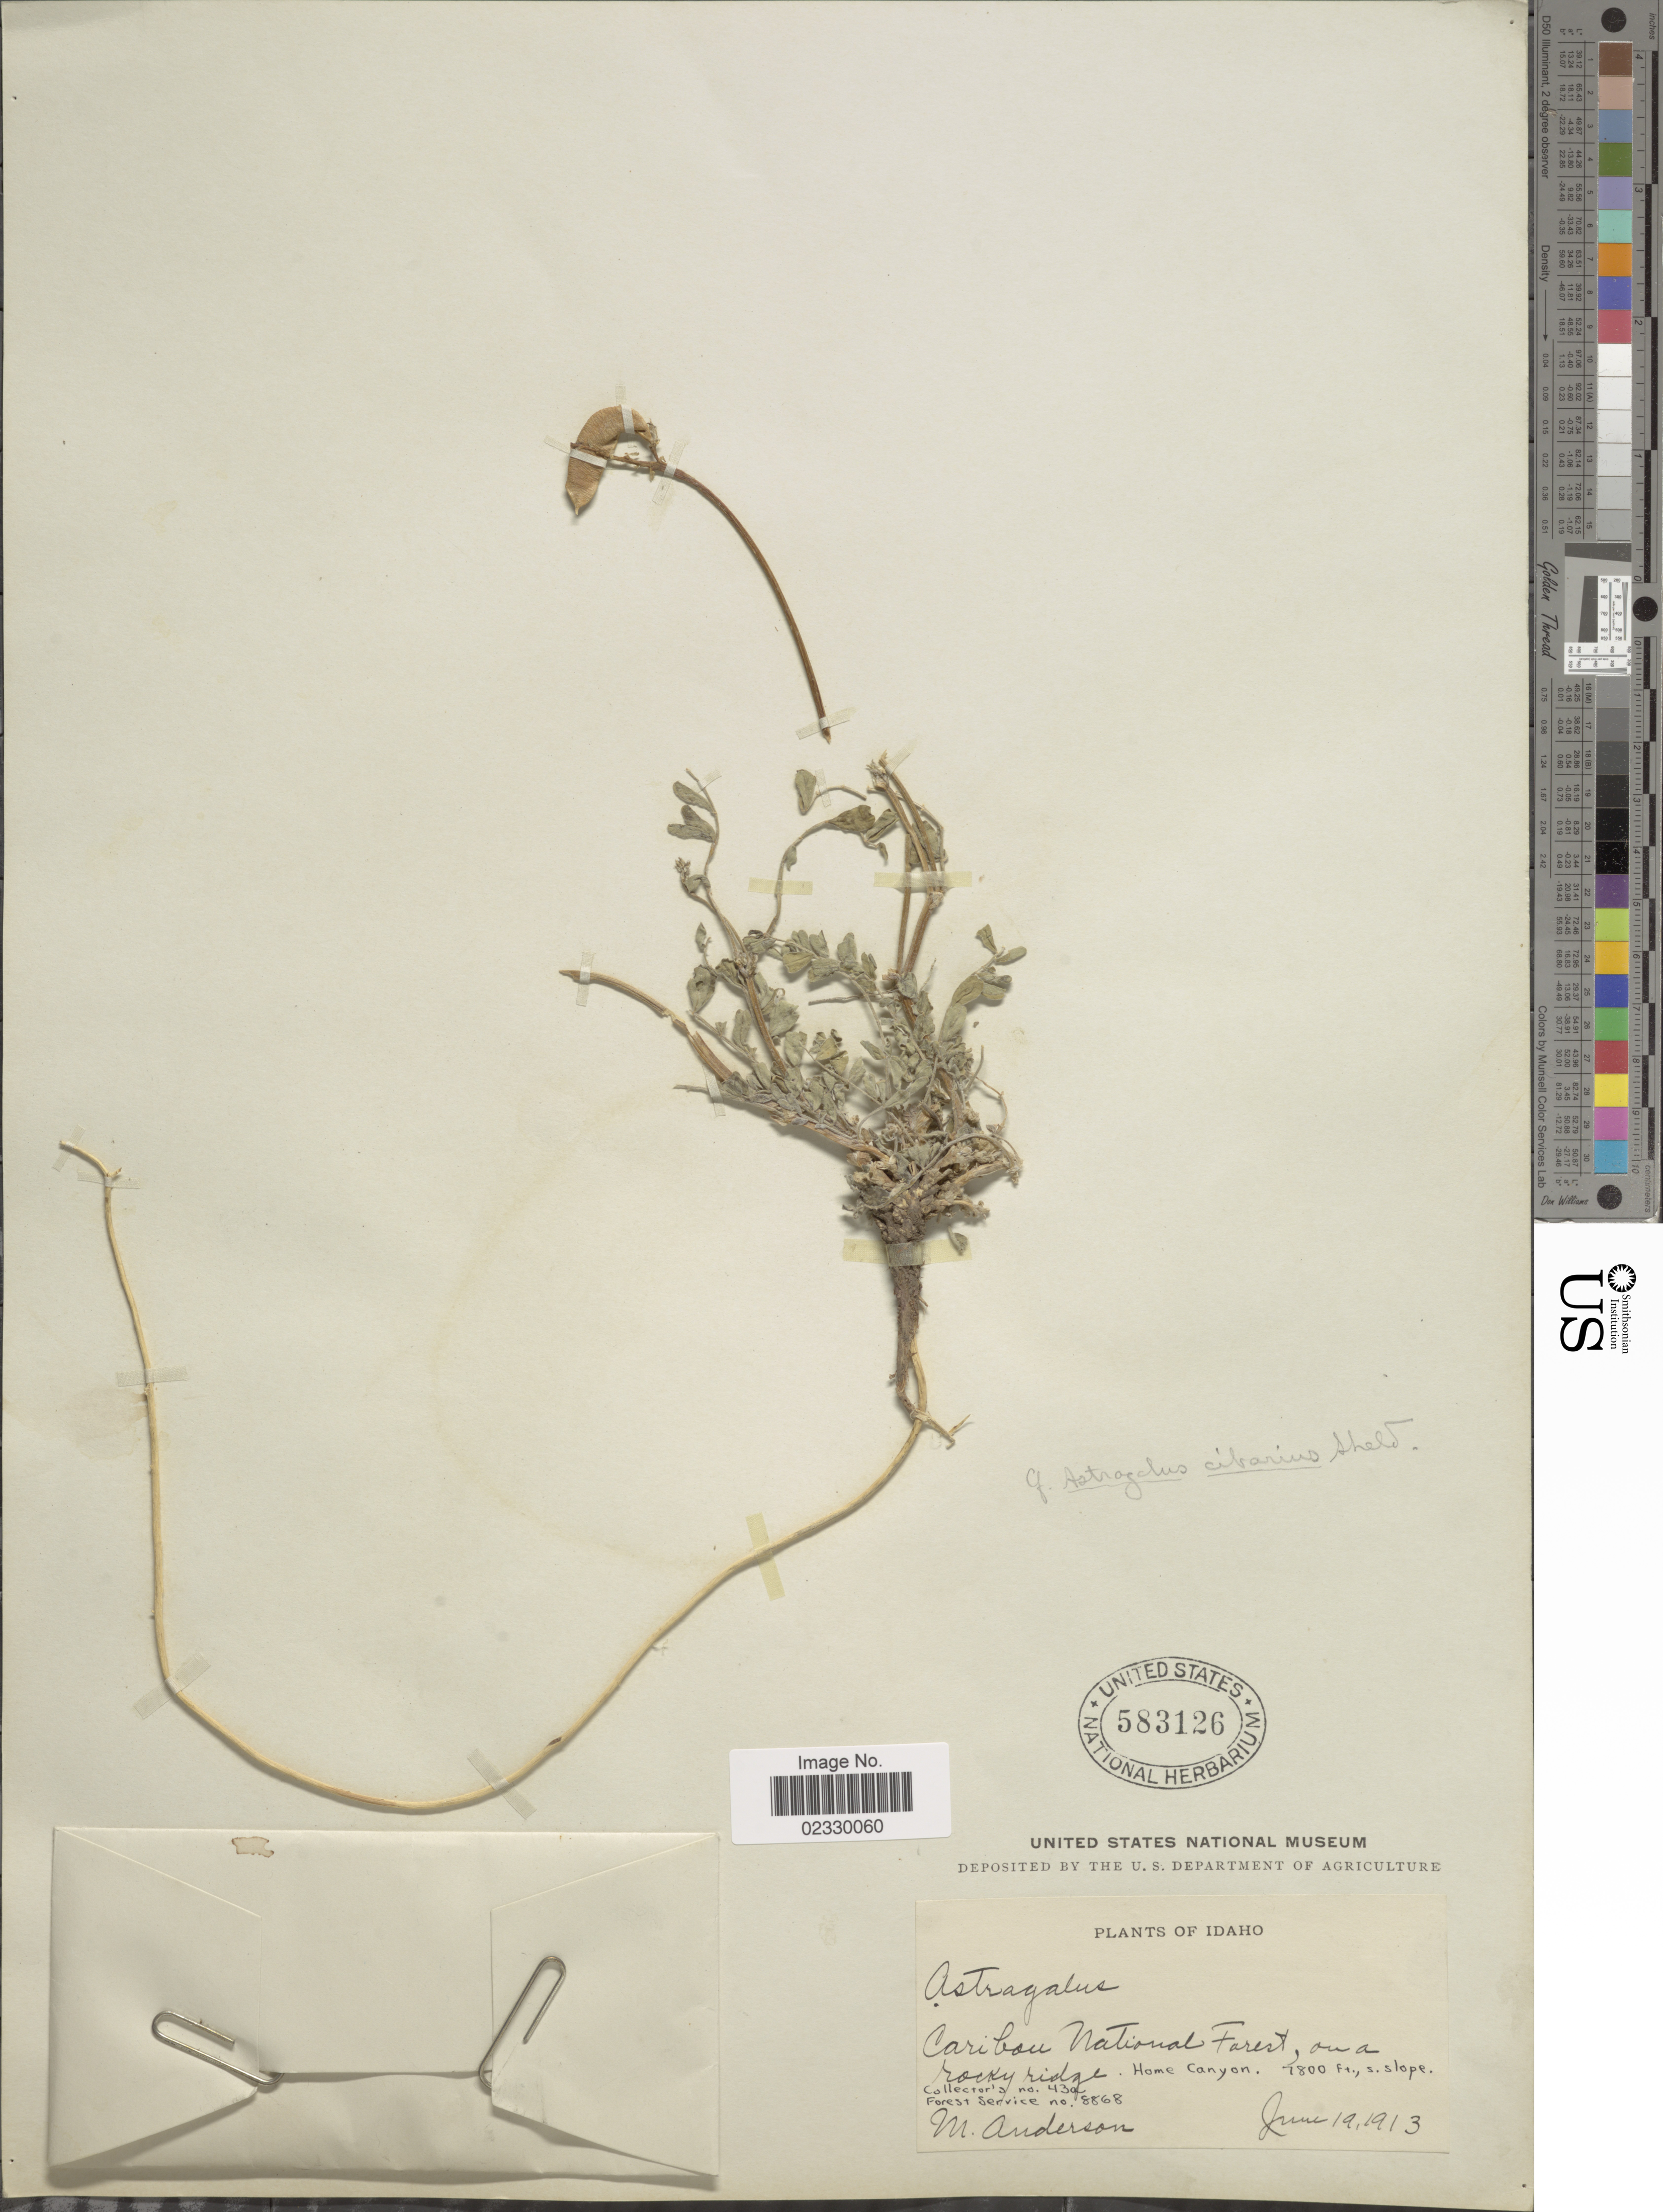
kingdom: Plantae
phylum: Tracheophyta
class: Magnoliopsida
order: Fabales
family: Fabaceae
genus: Astragalus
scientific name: Astragalus cibarius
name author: E. Sheld.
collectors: M. Anderson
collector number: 43a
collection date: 1913-06-19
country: United States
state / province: Idaho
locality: Caribou National Forest, on a rocky ridge. Home canyon., s slope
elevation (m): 2377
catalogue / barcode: US 583126